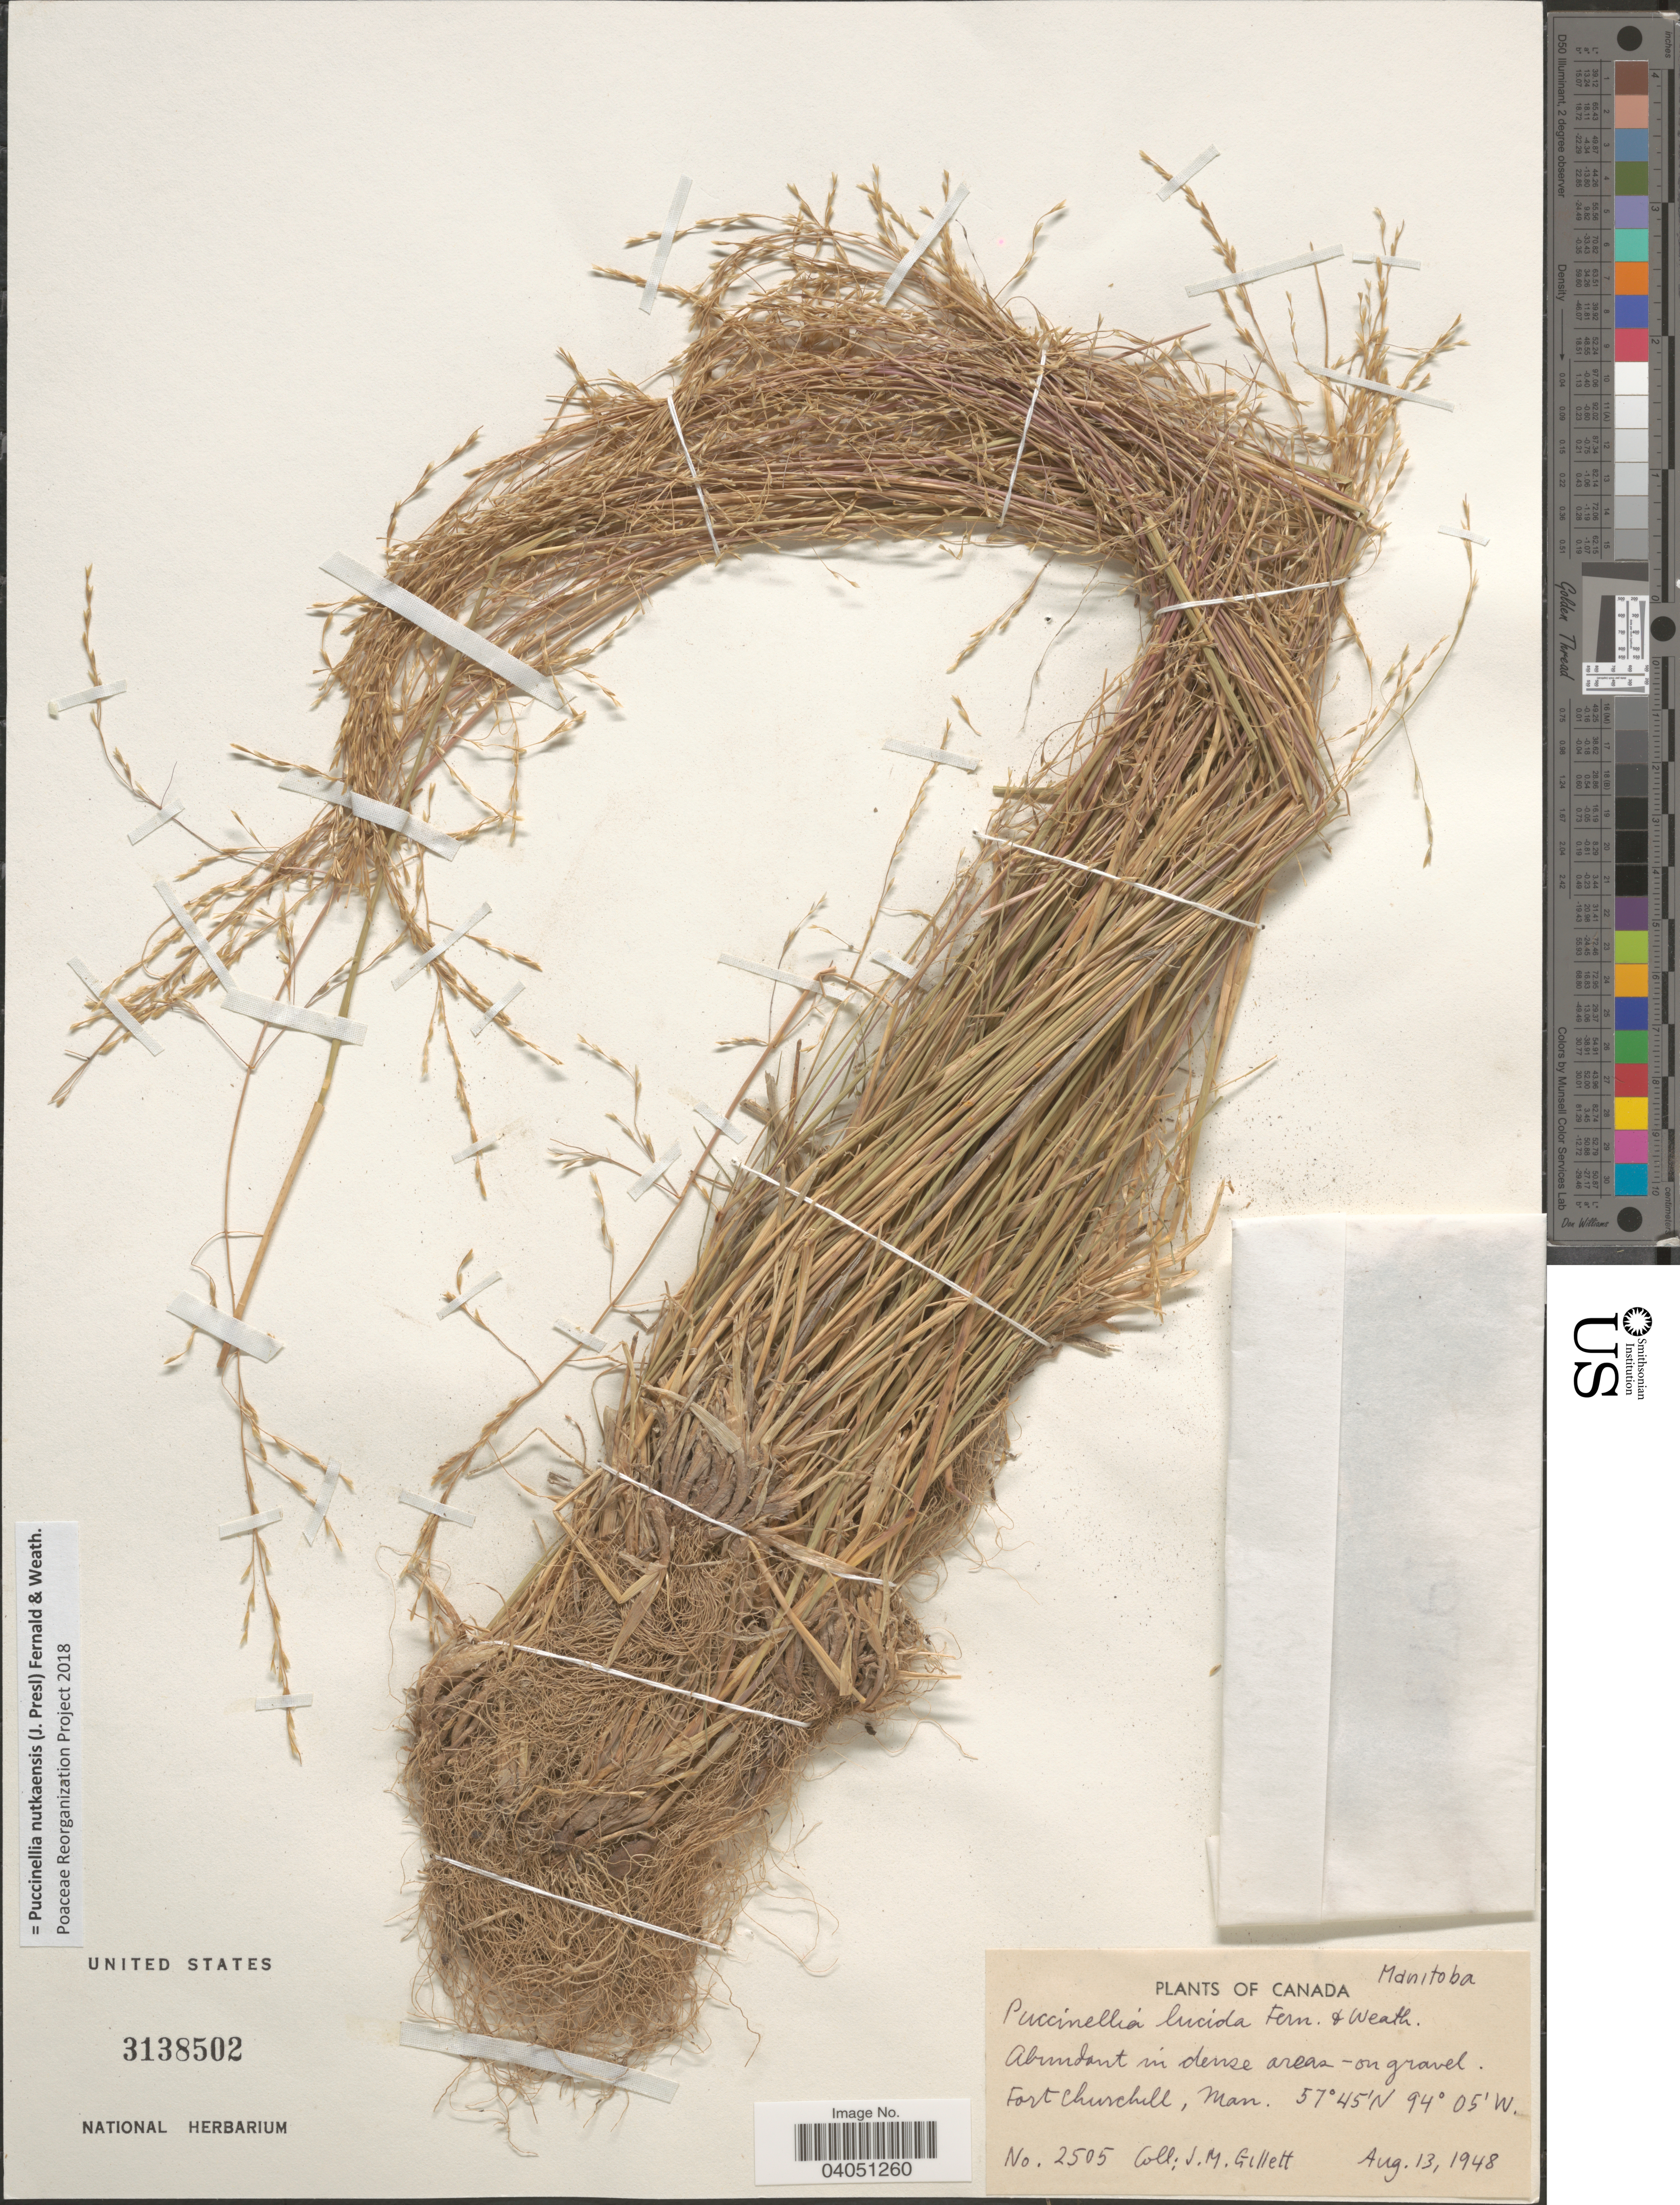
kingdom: Plantae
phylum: Tracheophyta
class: Liliopsida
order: Poales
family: Poaceae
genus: Puccinellia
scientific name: Puccinellia nutkaensis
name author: (J. Presl) Fernald & Weath.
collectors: J. M. Gillett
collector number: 2505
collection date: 1948-08-13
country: Canada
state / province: Manitoba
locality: Fort Churchill.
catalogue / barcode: US 3138502